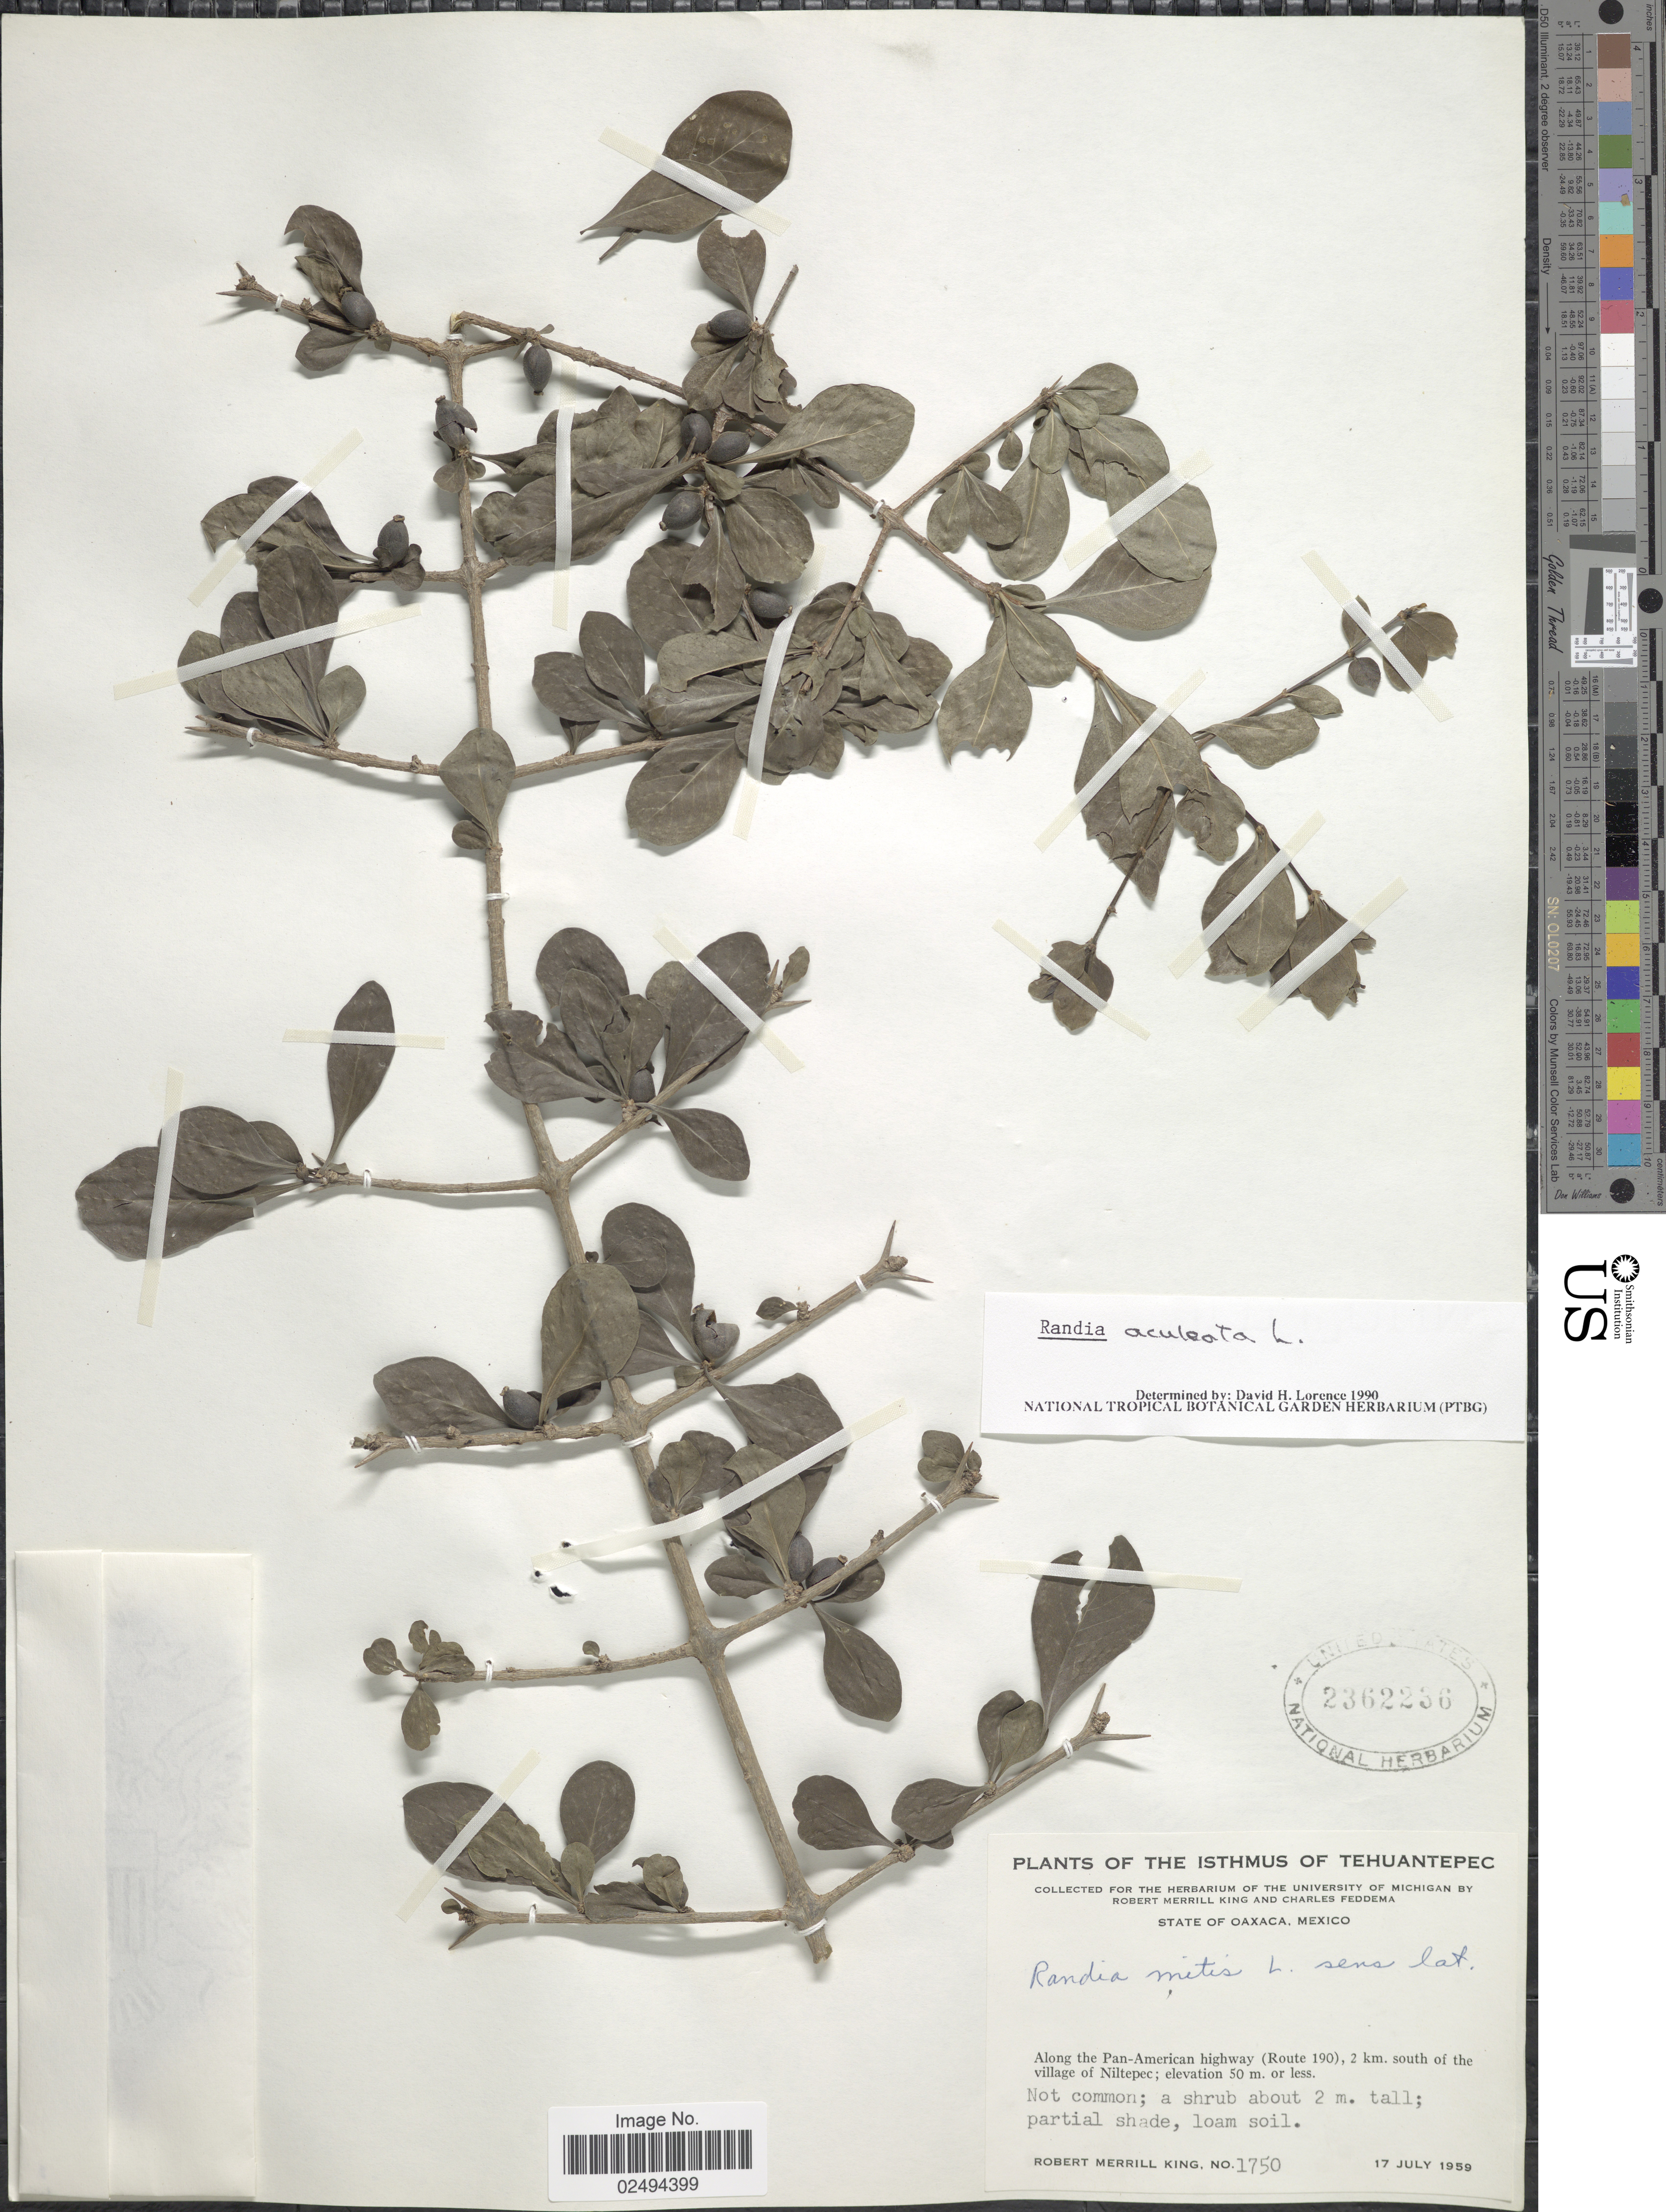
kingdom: Plantae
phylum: Tracheophyta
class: Magnoliopsida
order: Gentianales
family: Rubiaceae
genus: Randia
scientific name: Randia aculeata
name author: L.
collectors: R. M. King & C. Feddema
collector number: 1705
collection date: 1959-07-17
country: Mexico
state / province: Oaxaca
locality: The Isthmus of Tehuantepec. Along the Pan- American highway (Route 190), 2 km. south of the village of Niltepec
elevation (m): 50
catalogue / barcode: US 2362236